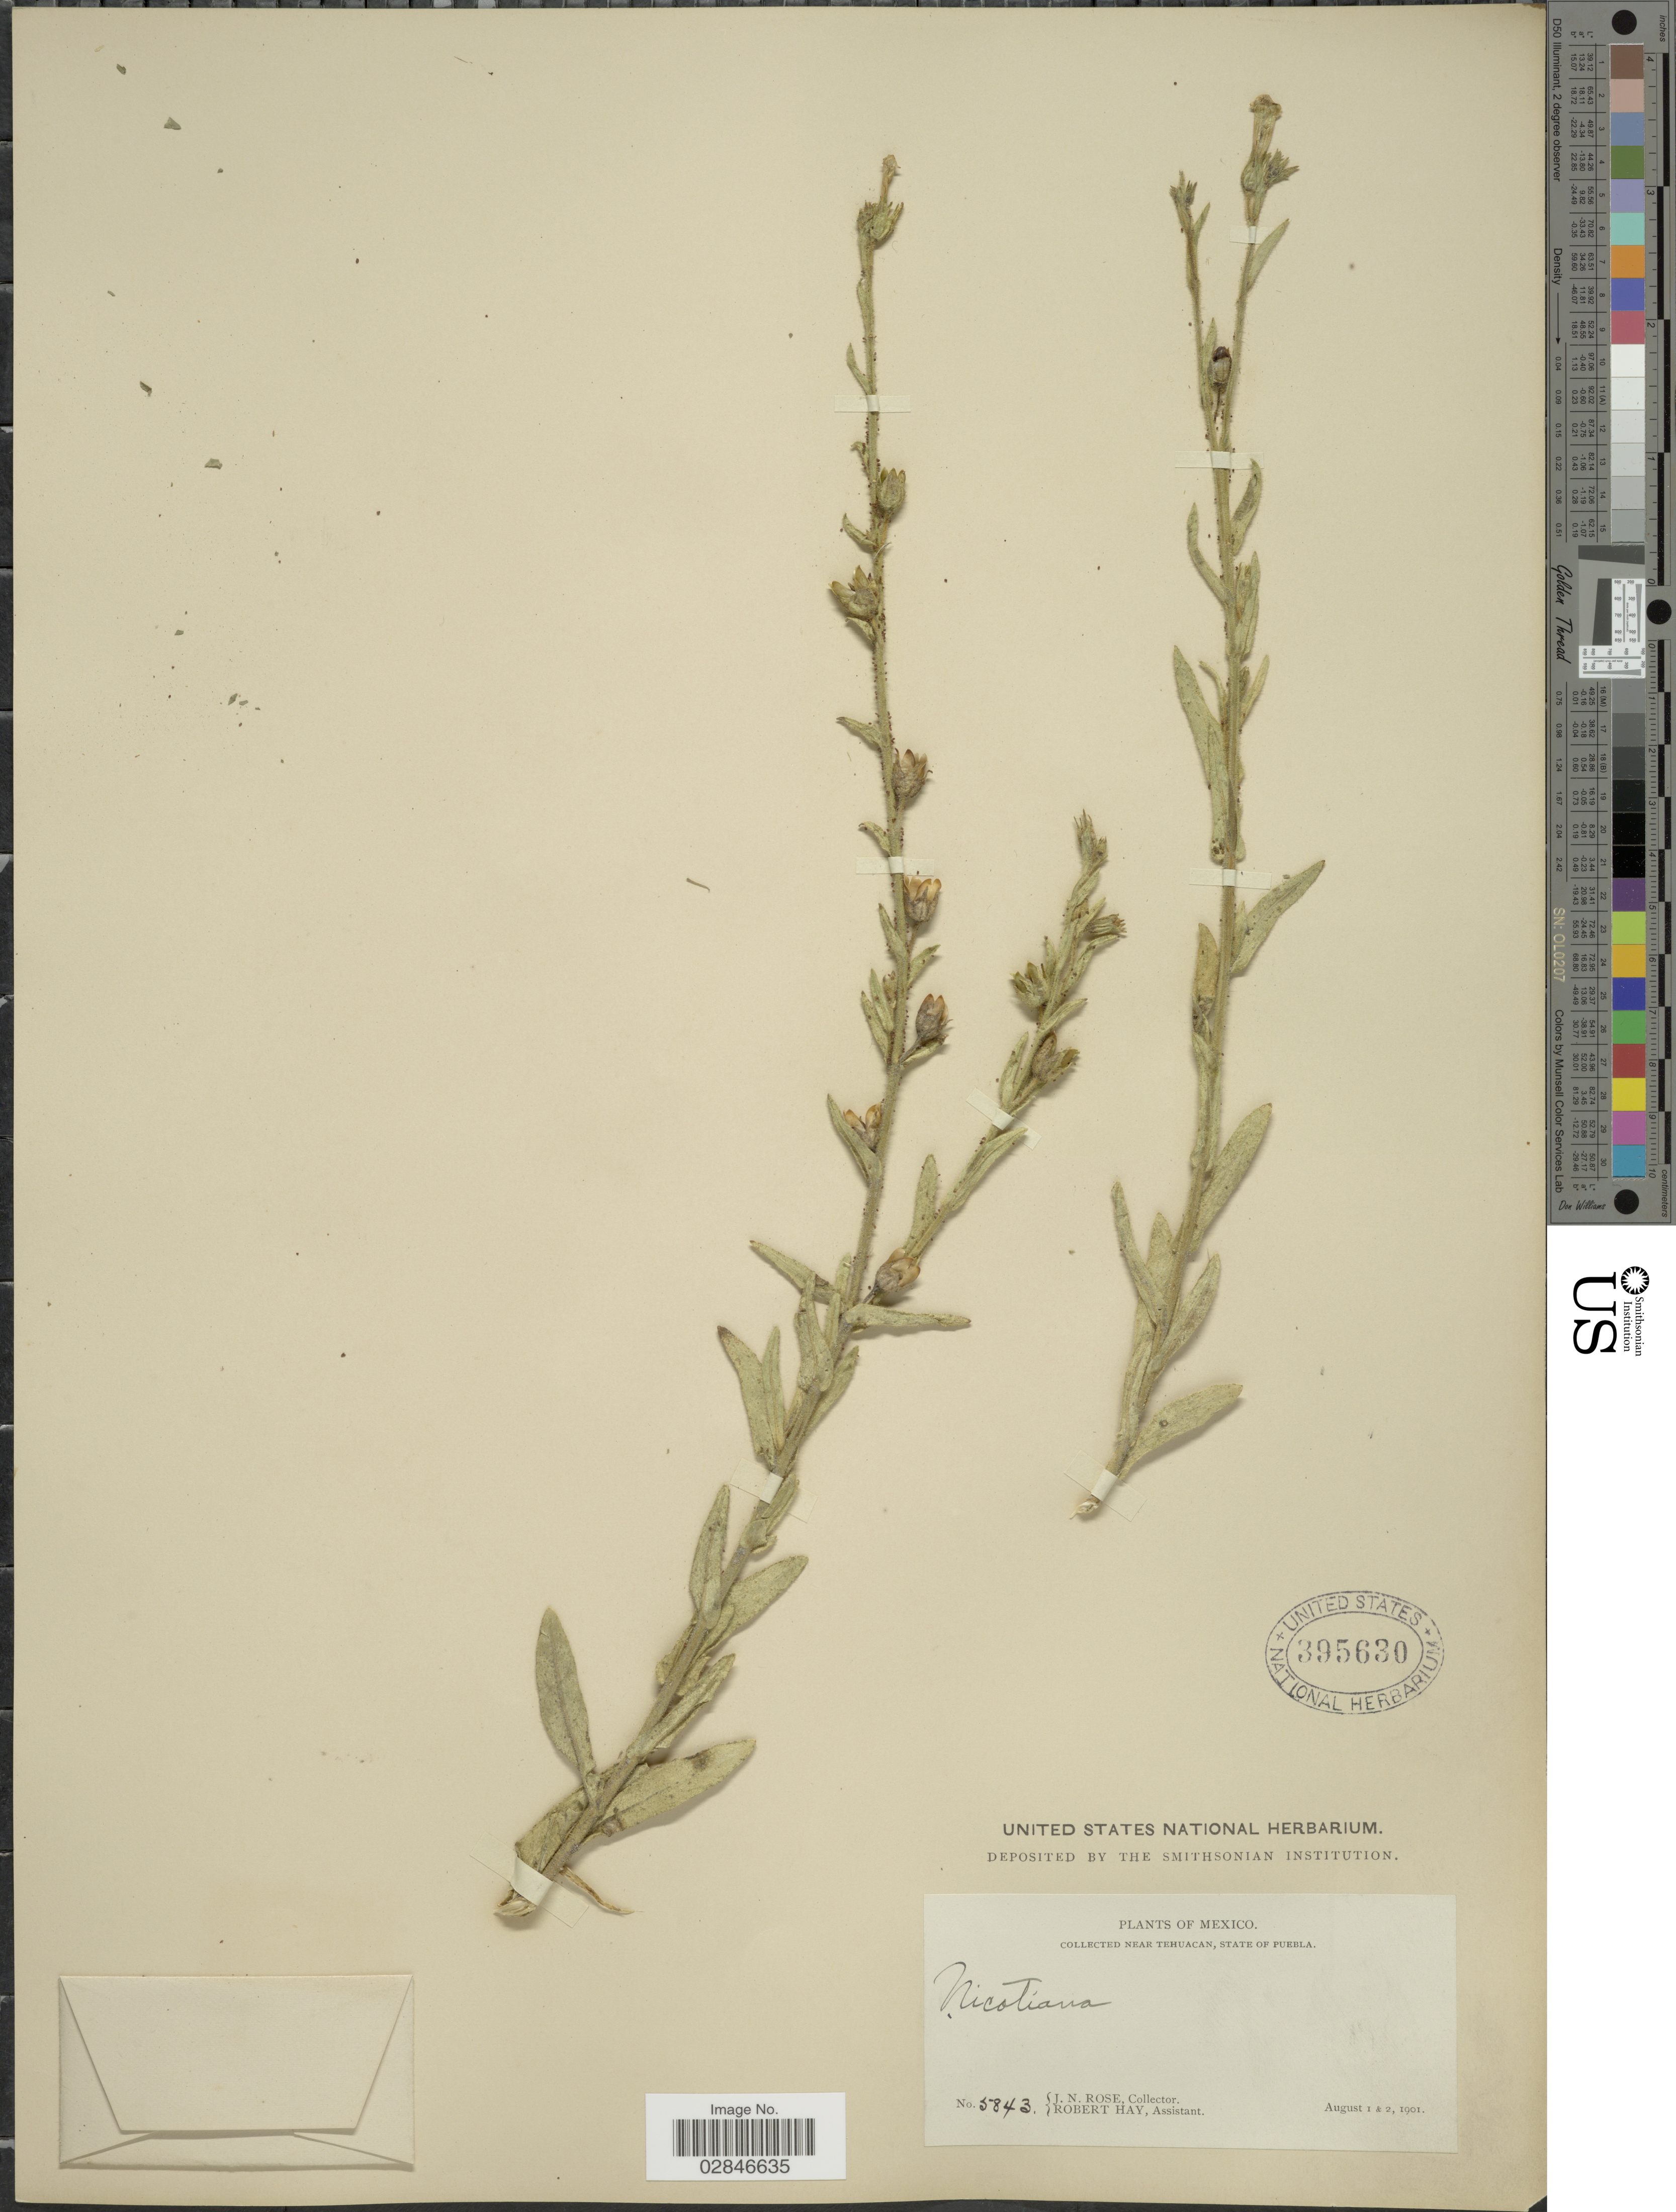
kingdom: Plantae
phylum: Tracheophyta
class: Magnoliopsida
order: Solanales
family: Solanaceae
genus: Nicotiana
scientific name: Nicotiana trigonophylla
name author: Dunal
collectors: J. N. Rose & R. H. Hay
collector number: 5843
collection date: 1901-08-01/1901-08-02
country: Mexico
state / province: Puebla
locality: Near Tehuacan.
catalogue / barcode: US 395630